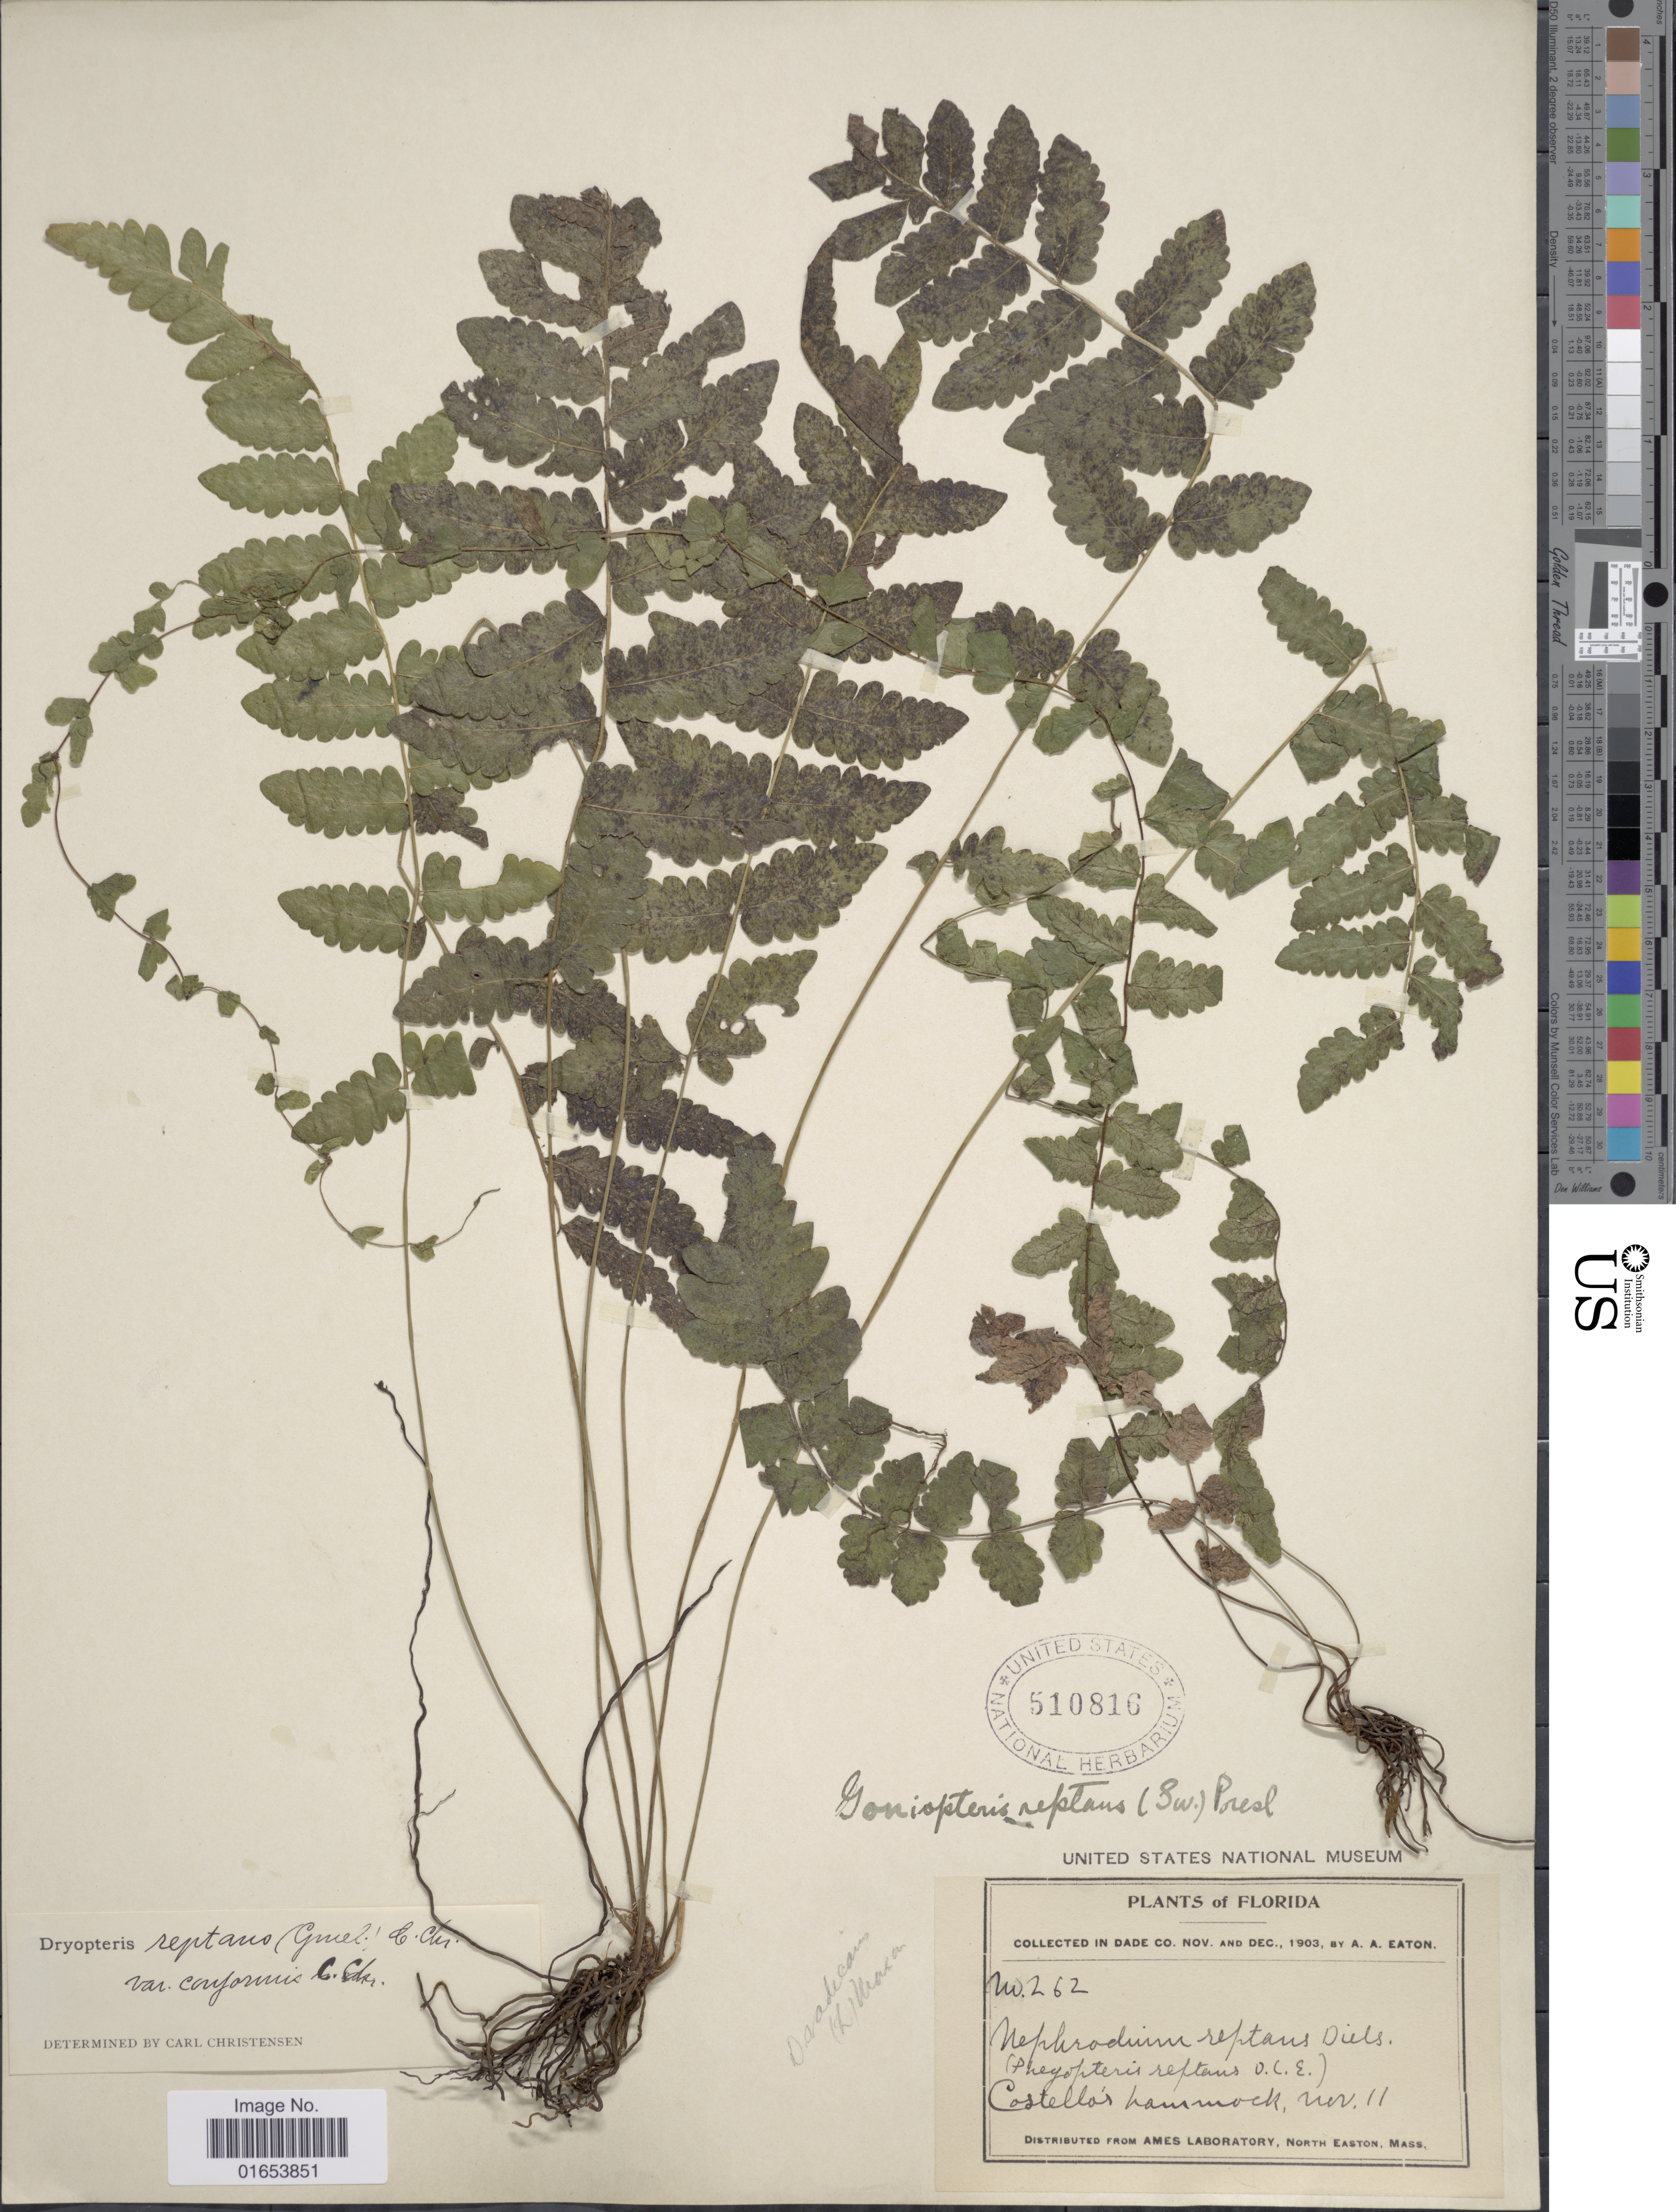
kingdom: Plantae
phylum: Tracheophyta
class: Polypodiopsida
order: Polypodiales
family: Thelypteridaceae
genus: Goniopteris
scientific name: Goniopteris reptans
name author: (J.F. Gmel.) C. Presl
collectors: A. A. Eaton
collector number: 262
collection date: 1903-11-11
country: United States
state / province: Florida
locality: Florida, Dade Co., Costello's hammock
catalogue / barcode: US 510816